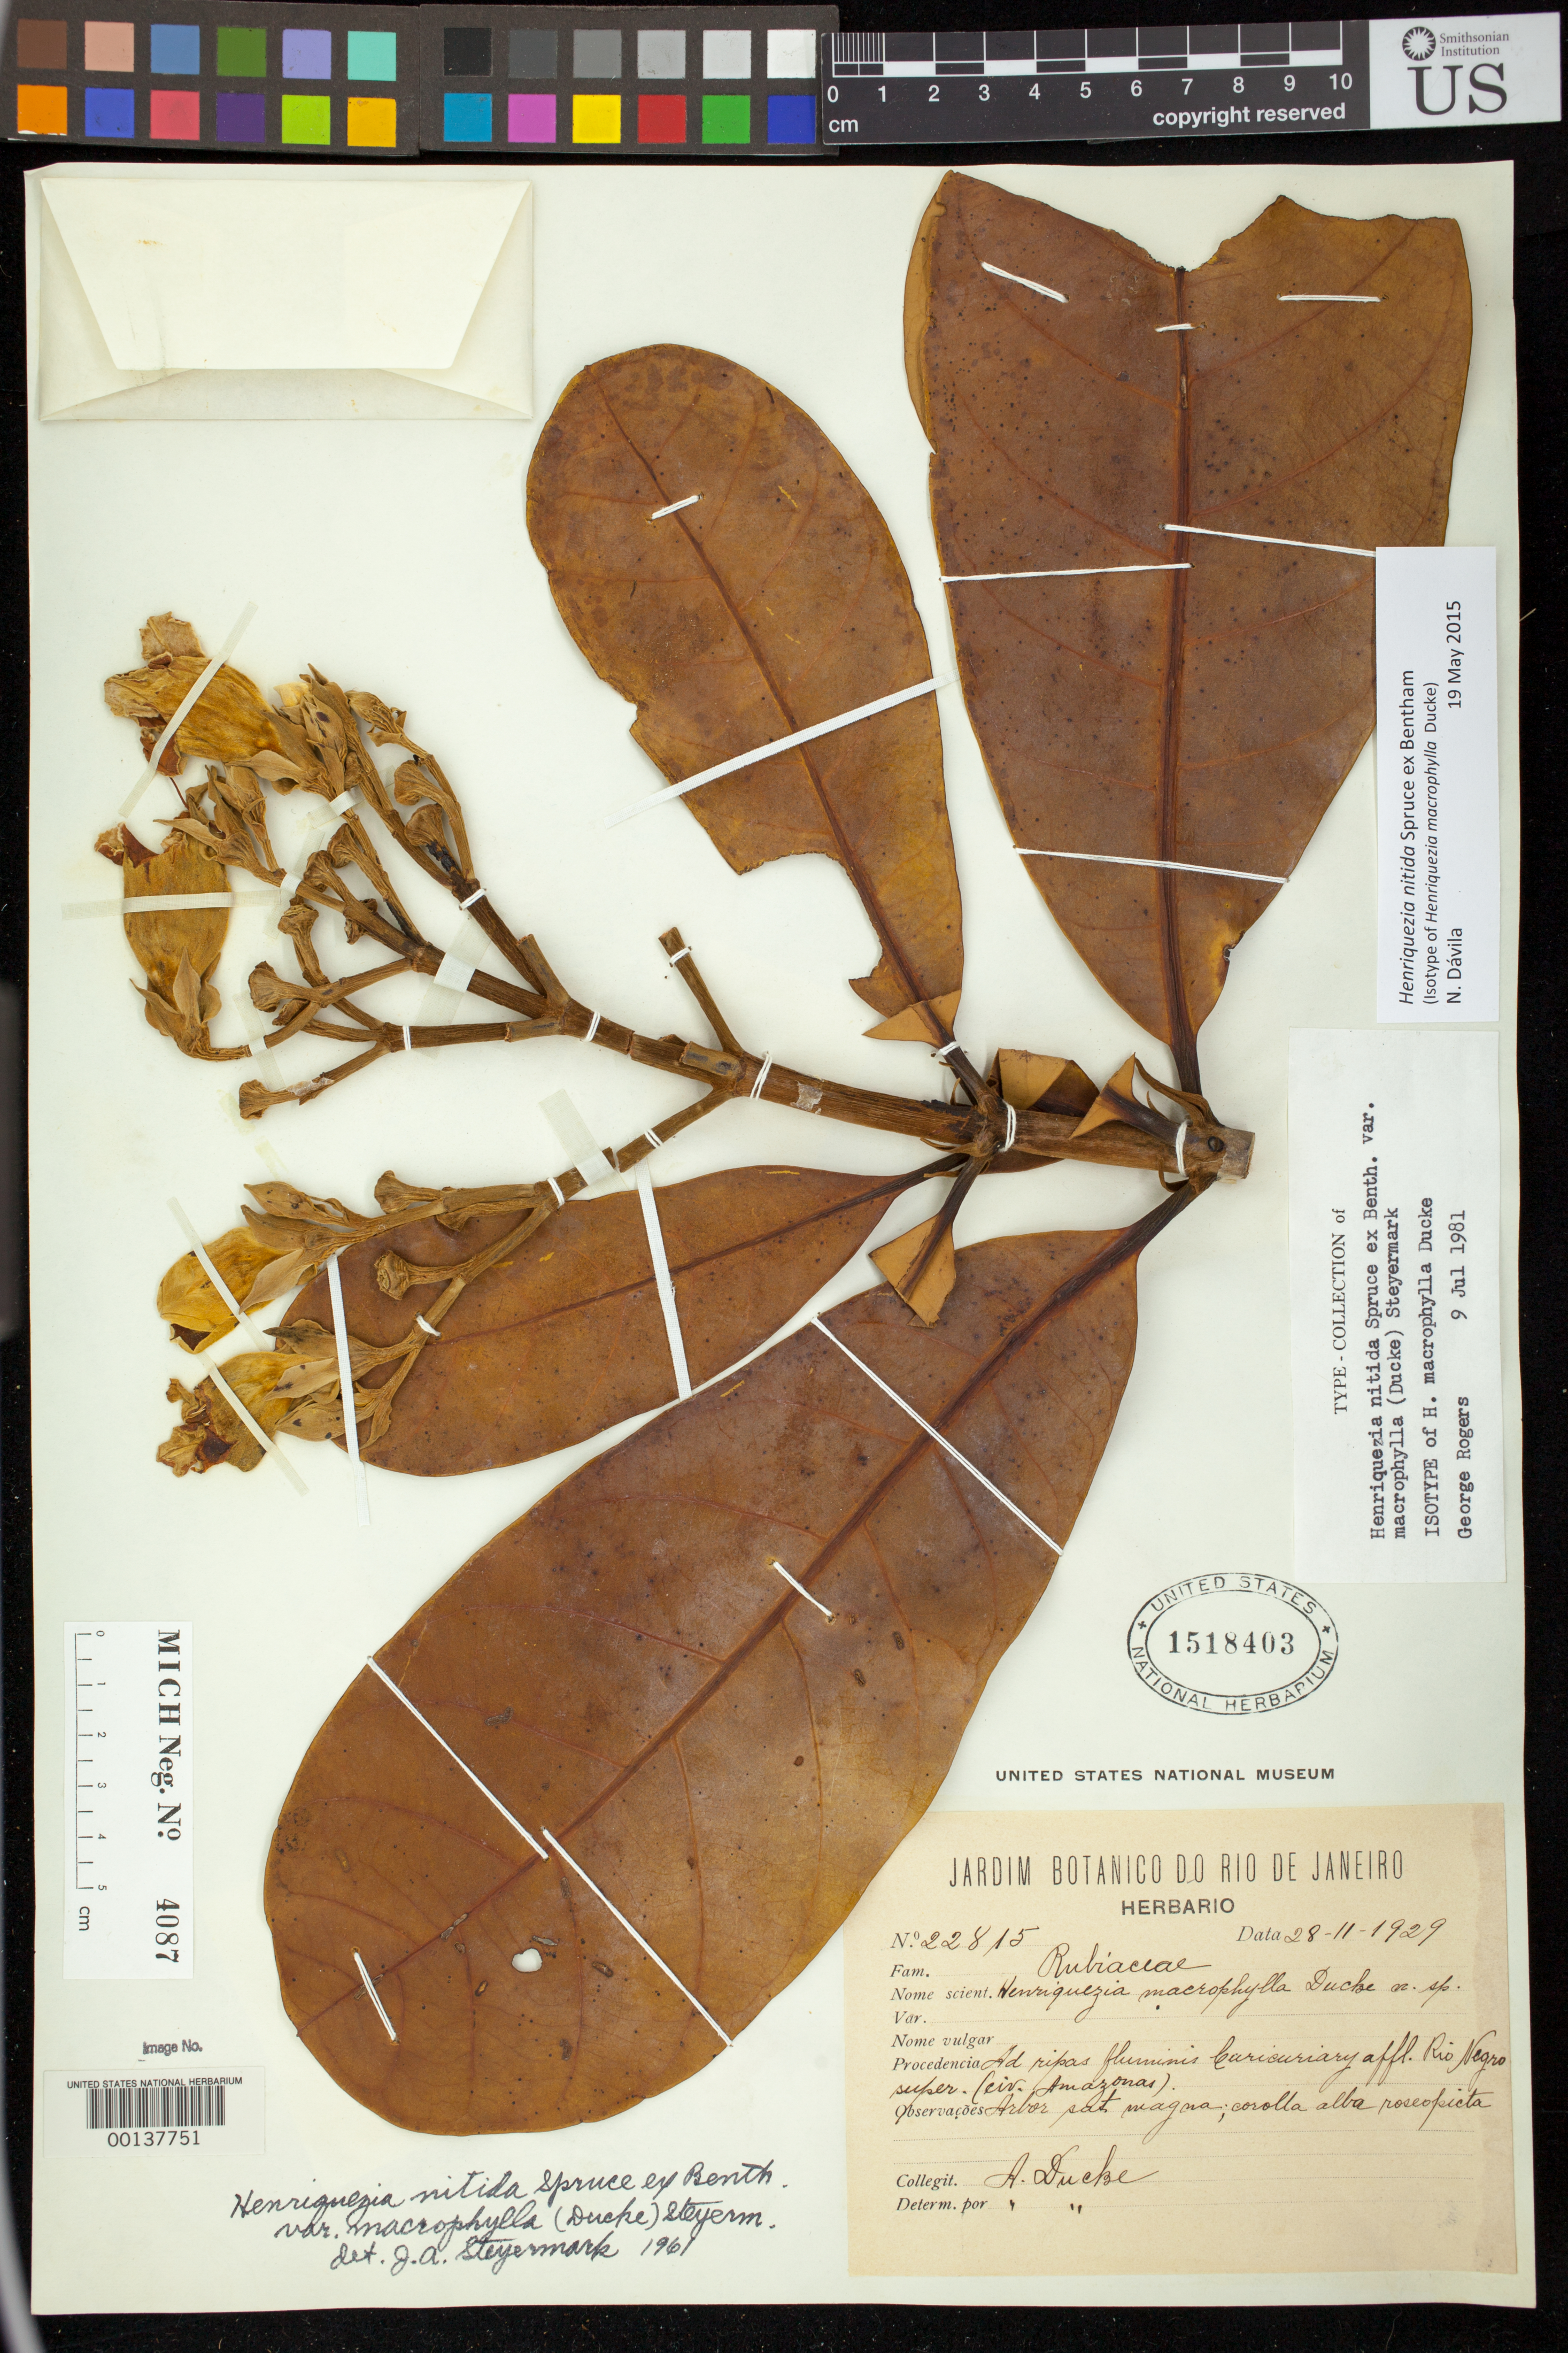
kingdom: Plantae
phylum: Tracheophyta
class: Magnoliopsida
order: Gentianales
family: Rubiaceae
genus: Henriquezia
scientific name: Henriquezia macrophylla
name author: Ducke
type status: Isotype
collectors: A. Ducke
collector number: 22815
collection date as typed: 28 Nov 1929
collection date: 1929-11-28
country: Brazil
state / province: Amazonas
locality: Curicuriary affl. Rio Negro.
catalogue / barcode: US 1518403